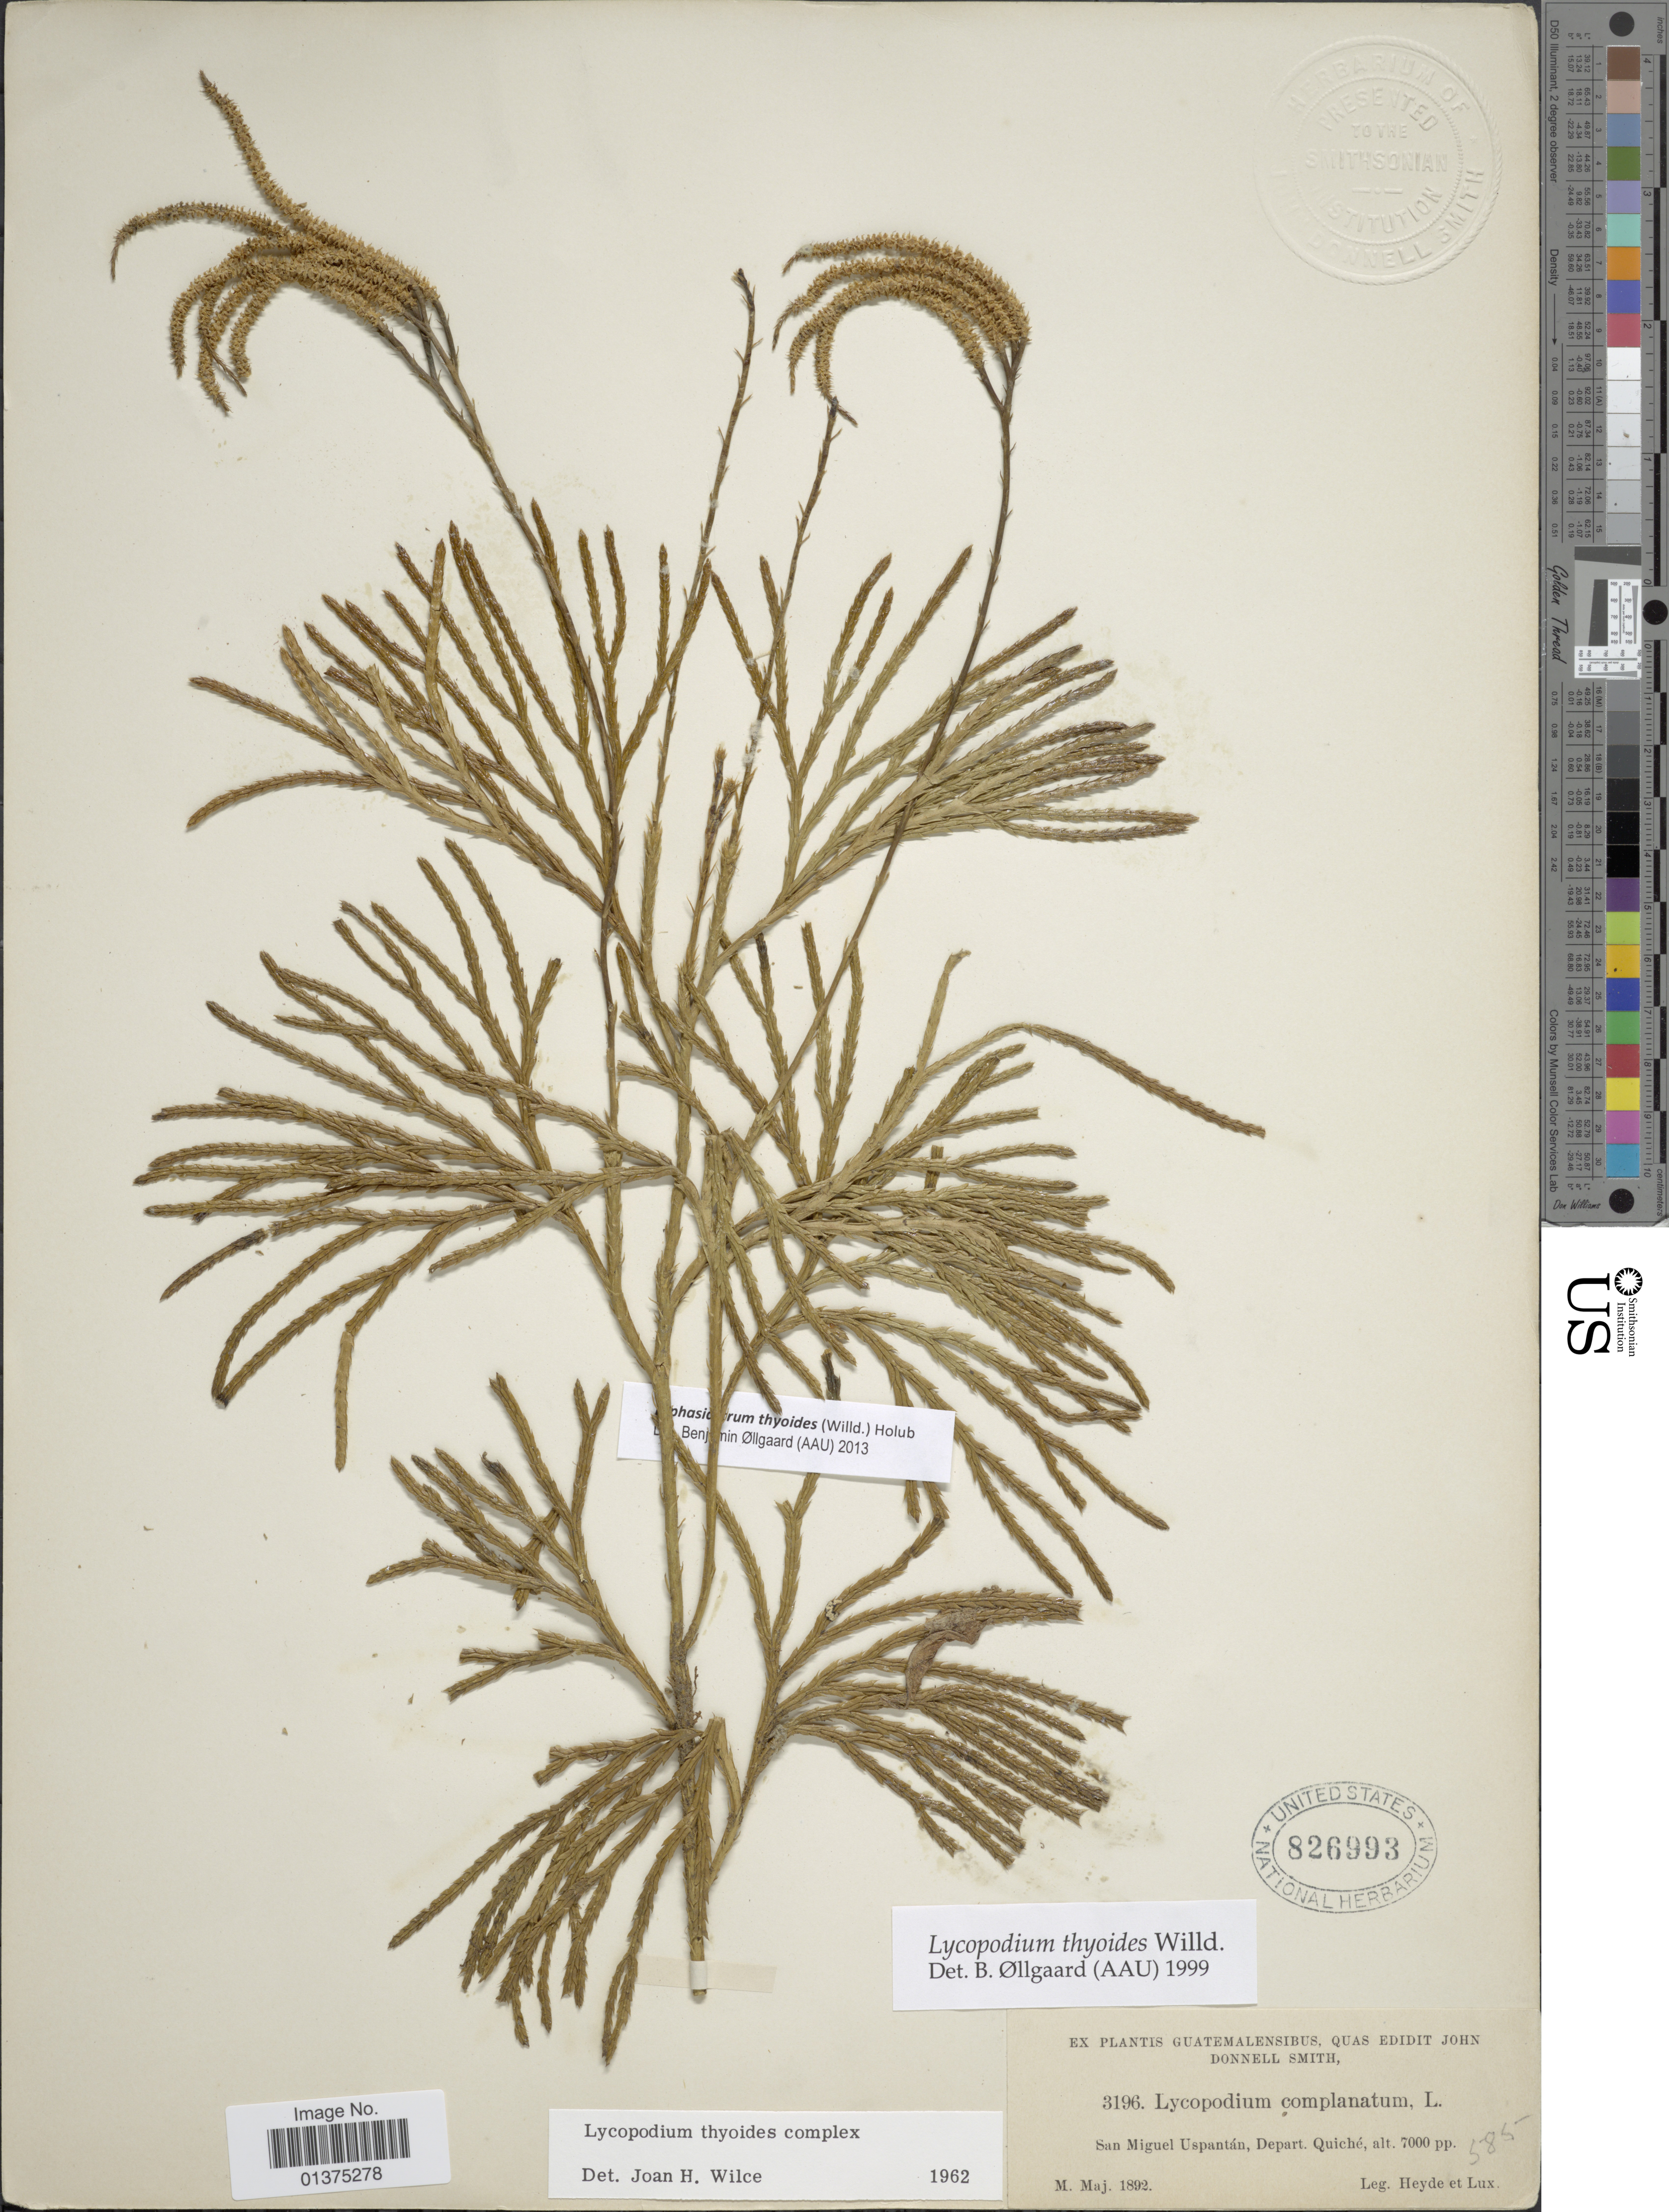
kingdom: Plantae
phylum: Tracheophyta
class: Lycopodiopsida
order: Lycopodiales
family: Lycopodiaceae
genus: Diphasiastrum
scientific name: Diphasiastrum thyoides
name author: (Humb. & Bonpl. ex Willd.) Holub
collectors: Heyde & Lux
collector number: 3196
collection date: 1892-05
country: Guatemala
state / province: El Quiché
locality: San Miguel Uspantán, Depart. Quiché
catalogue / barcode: US 826993